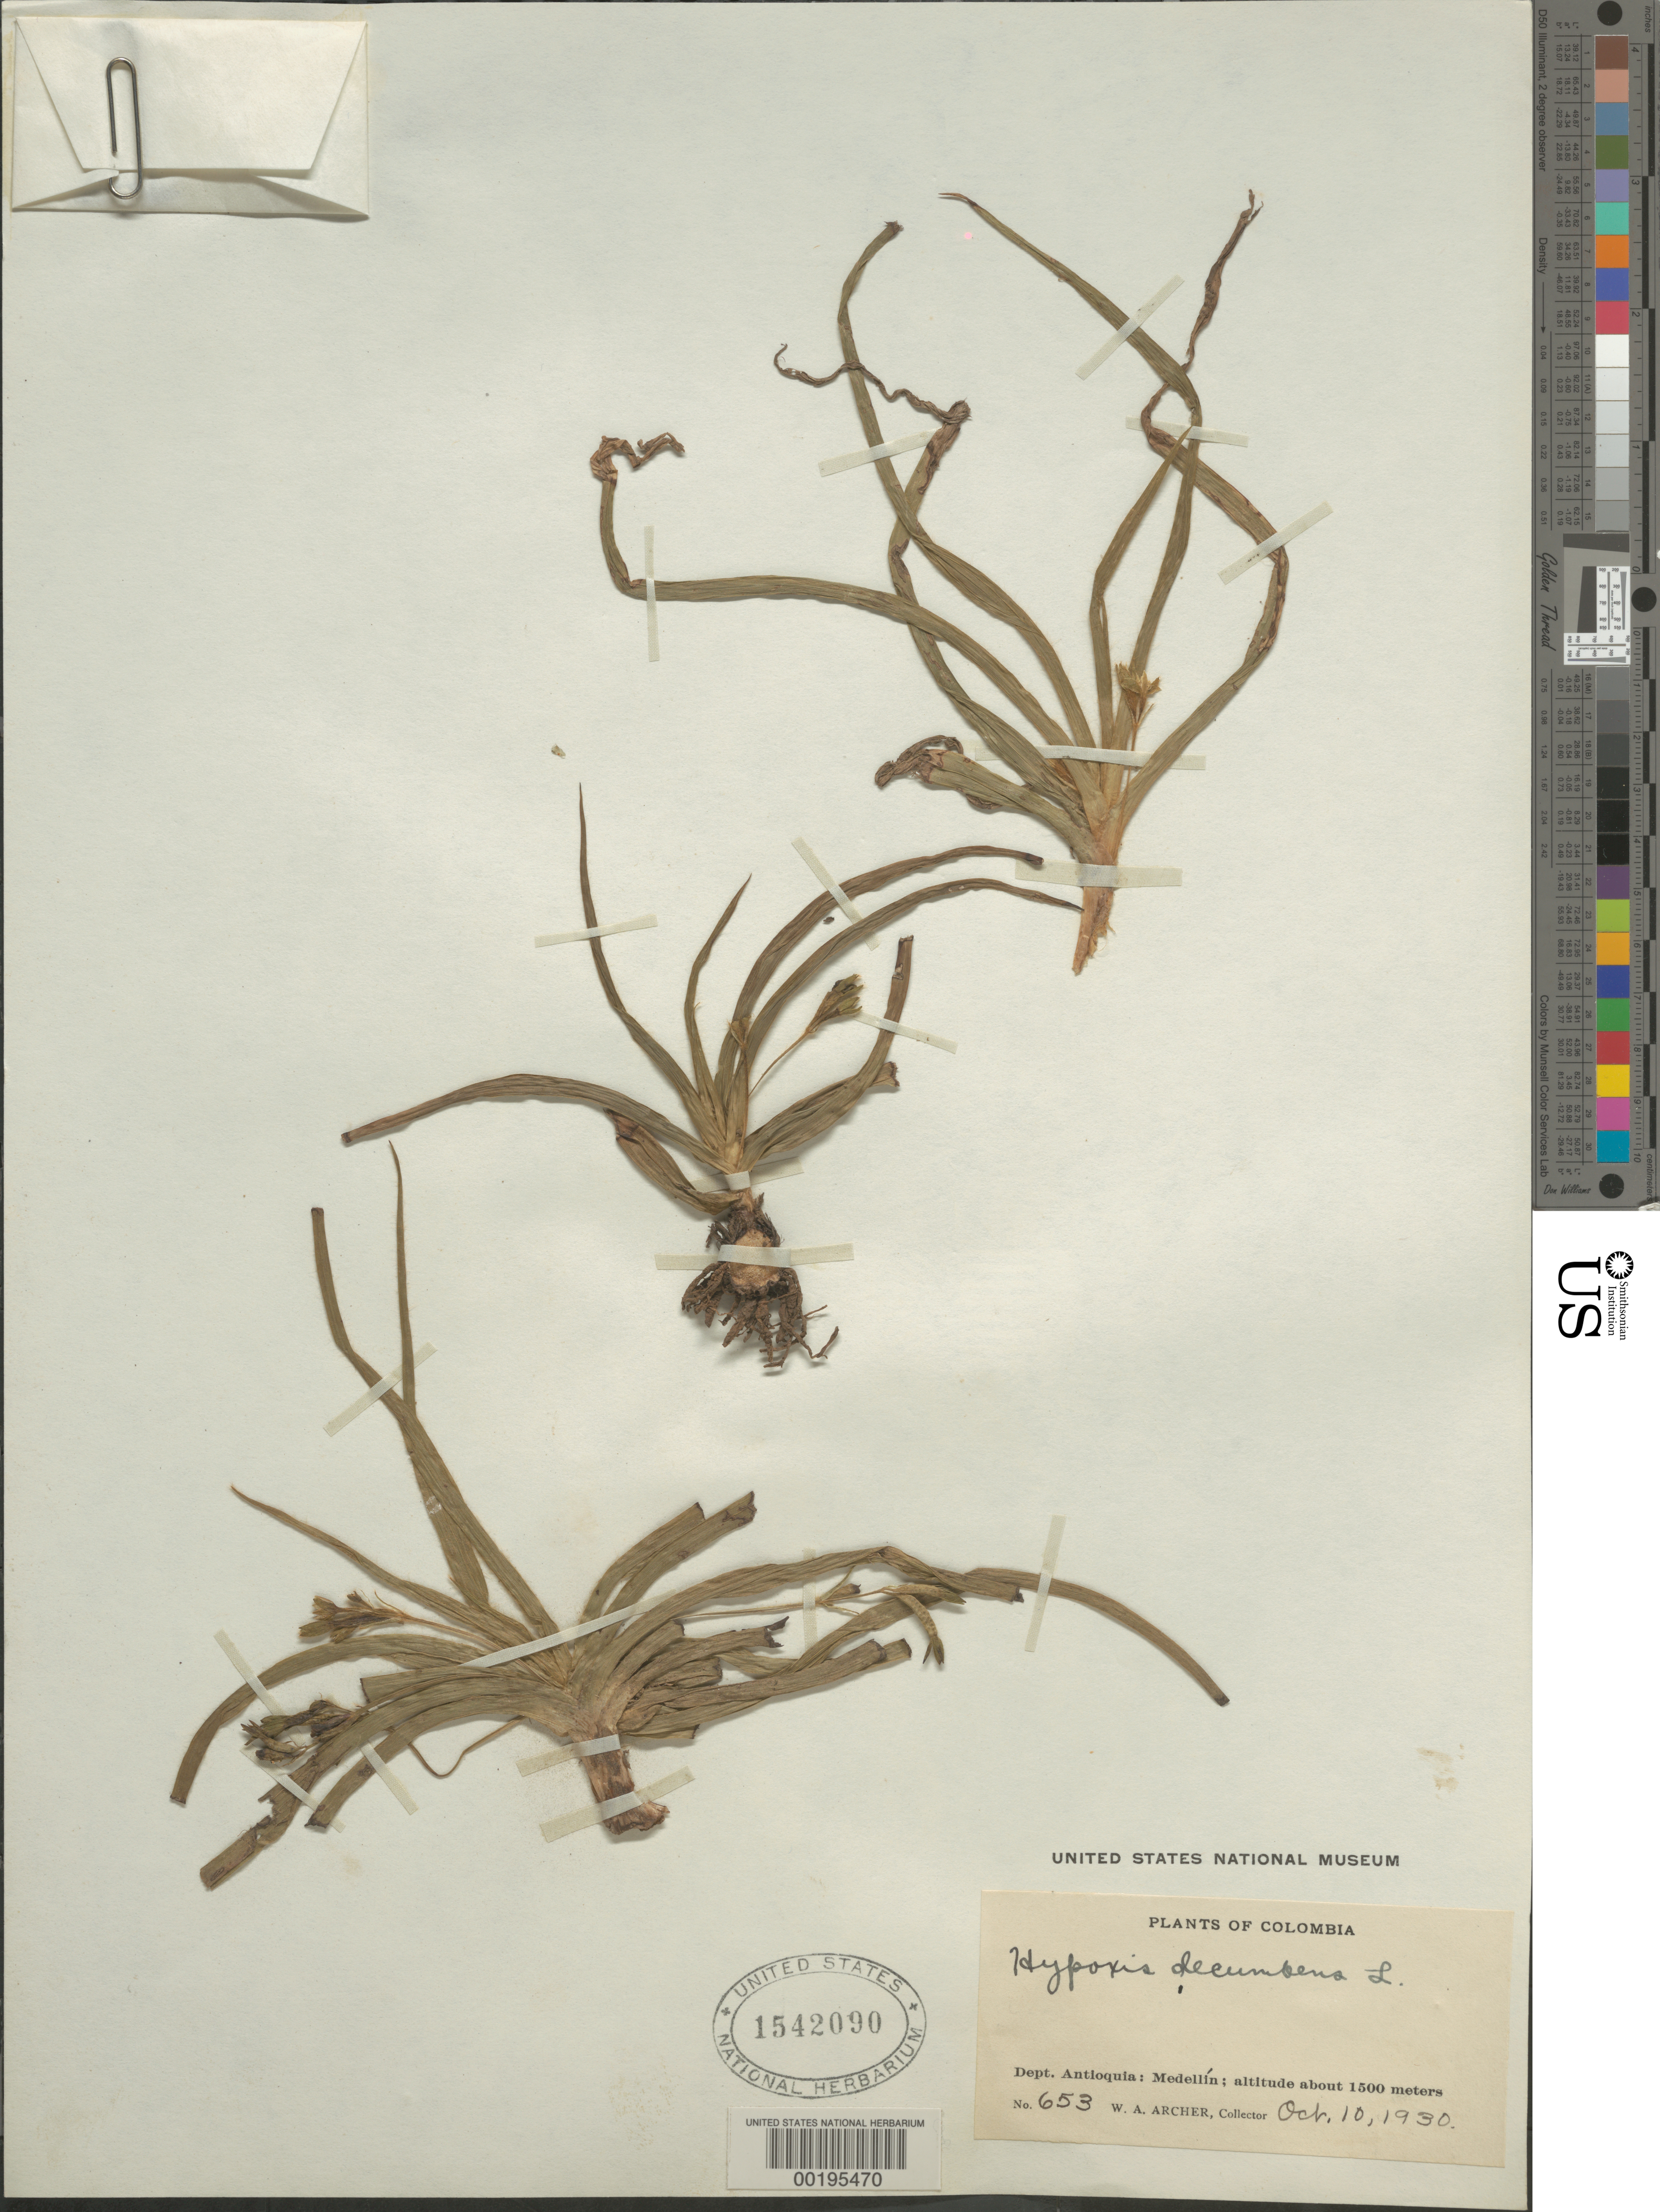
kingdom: Plantae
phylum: Tracheophyta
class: Liliopsida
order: Asparagales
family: Hypoxidaceae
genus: Hypoxis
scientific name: Hypoxis decumbens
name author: L.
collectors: W. Archer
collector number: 653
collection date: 1930-10-10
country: Colombia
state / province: Antioquia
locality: Dept. Antioquia: Medellín.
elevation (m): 1500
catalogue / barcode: US 1542090